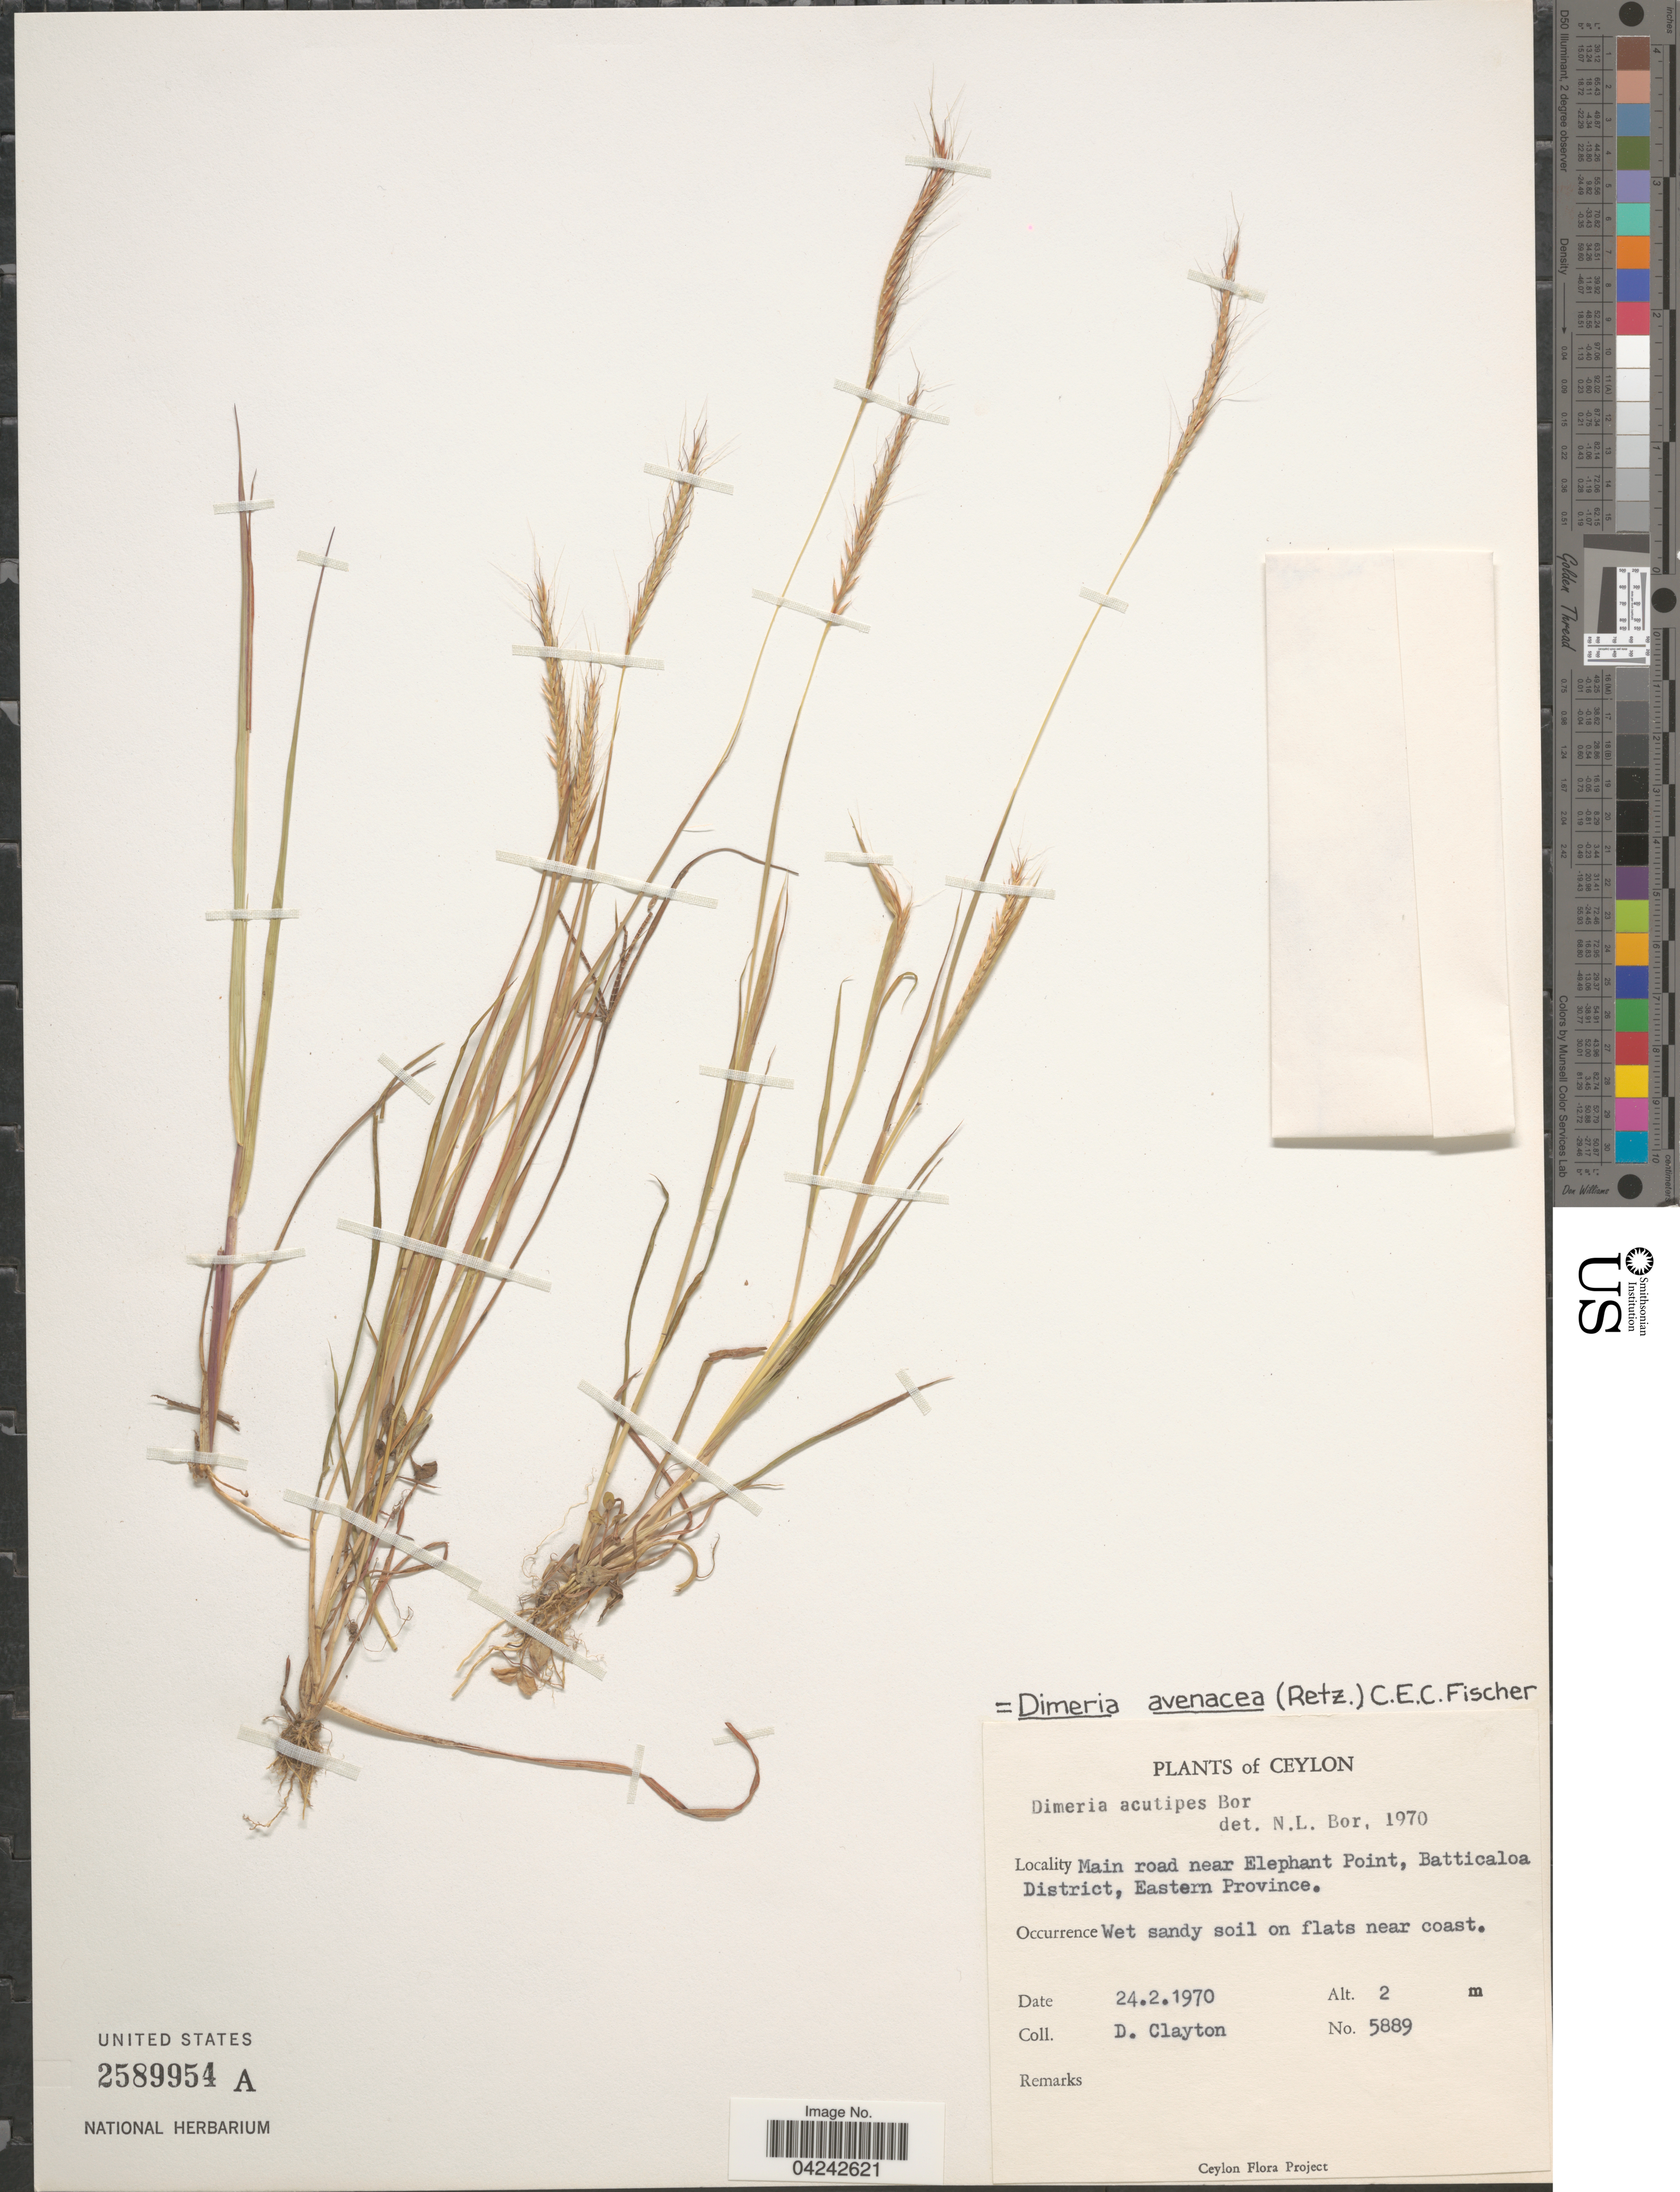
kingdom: Plantae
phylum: Tracheophyta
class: Liliopsida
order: Poales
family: Poaceae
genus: Dimeria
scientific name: Dimeria avenacea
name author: (Retz.) C.E.C. Fisch.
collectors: D. Clayton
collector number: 5889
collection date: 1970-02-24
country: Sri Lanka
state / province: Eastern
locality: Ceylon. Main road near Elephant Point, Batticaloa District.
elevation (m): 2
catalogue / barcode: US 2589954A